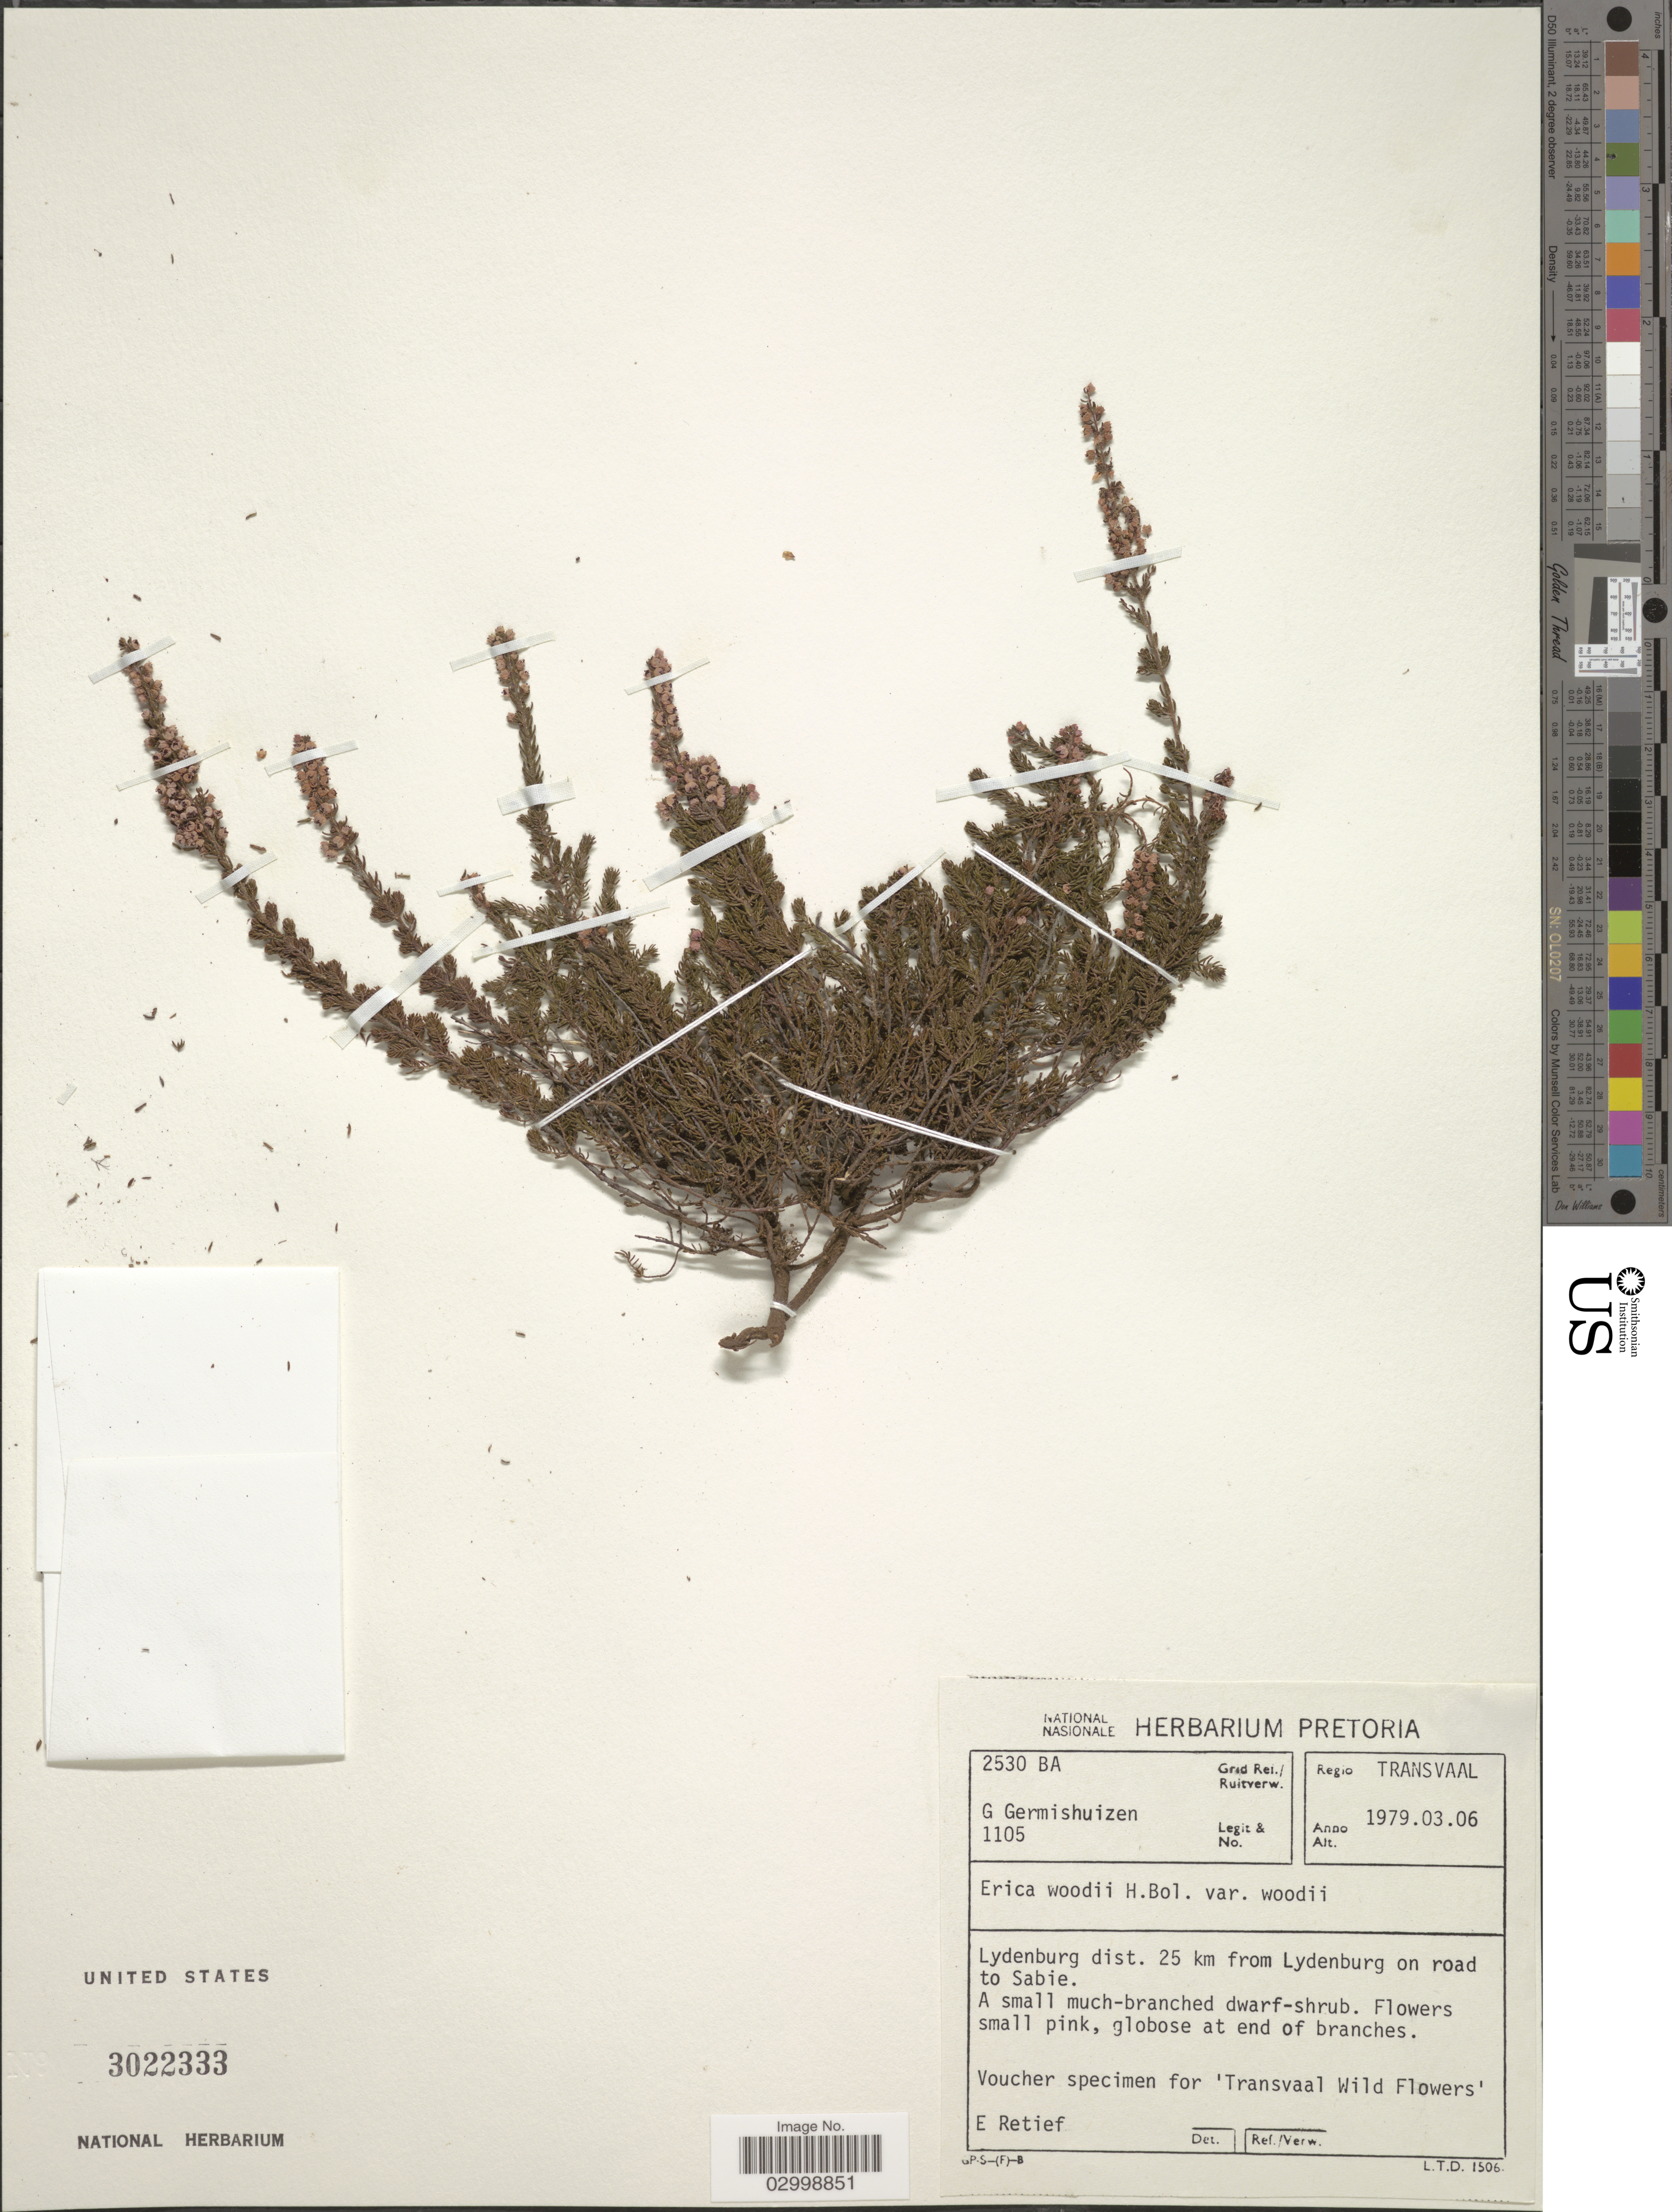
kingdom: Plantae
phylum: Tracheophyta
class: Magnoliopsida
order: Ericales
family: Ericaceae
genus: Erica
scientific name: Erica woodii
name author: Bolus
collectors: G. Germishuizen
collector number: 1105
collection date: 1979-03-06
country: South Africa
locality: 2530 BA Grid Ref., Regio Transvaal, Lydenburg dist. 25 km from Lydenburg on road to Sabie.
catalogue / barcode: US 3022333